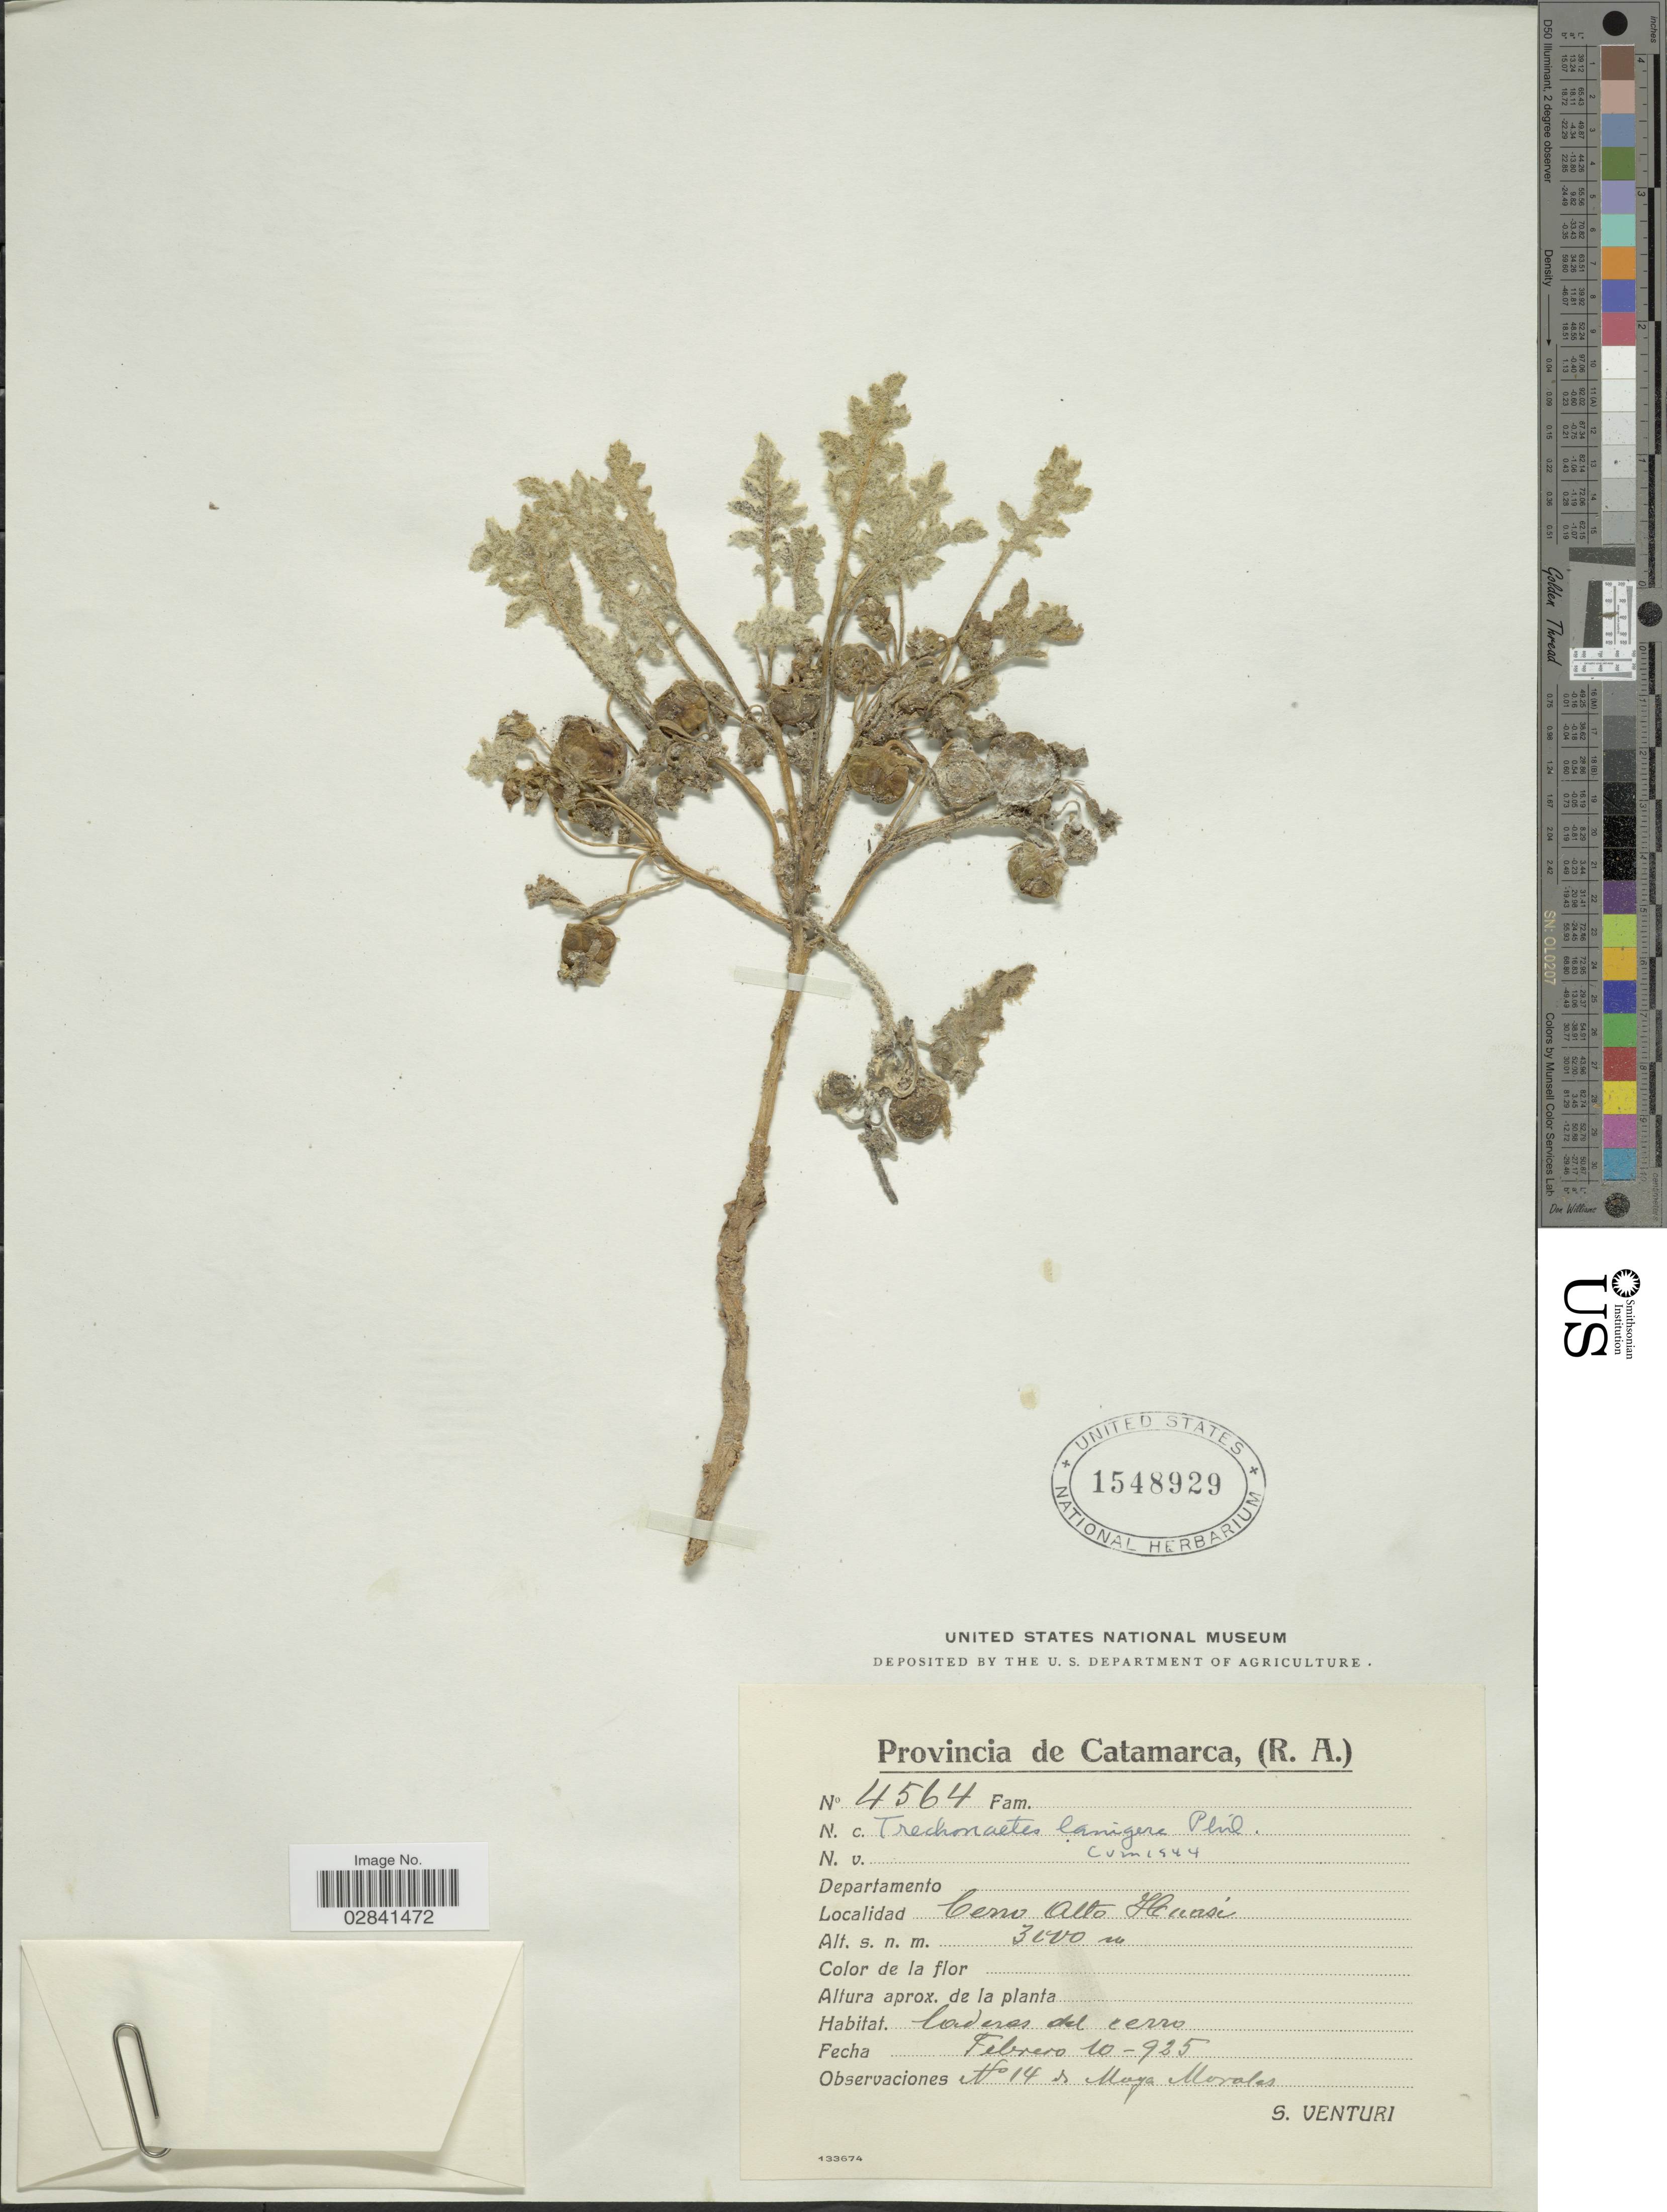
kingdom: Plantae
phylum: Tracheophyta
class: Magnoliopsida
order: Solanales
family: Solanaceae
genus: Jaborosa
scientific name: Jaborosa lanigera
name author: (Phil.) Hunz. & Barboza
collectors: S. Venturi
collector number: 4564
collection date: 1925-02-10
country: Argentina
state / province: Catamarca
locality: Cerro Alto Huasi.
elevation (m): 3000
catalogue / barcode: US 1548929